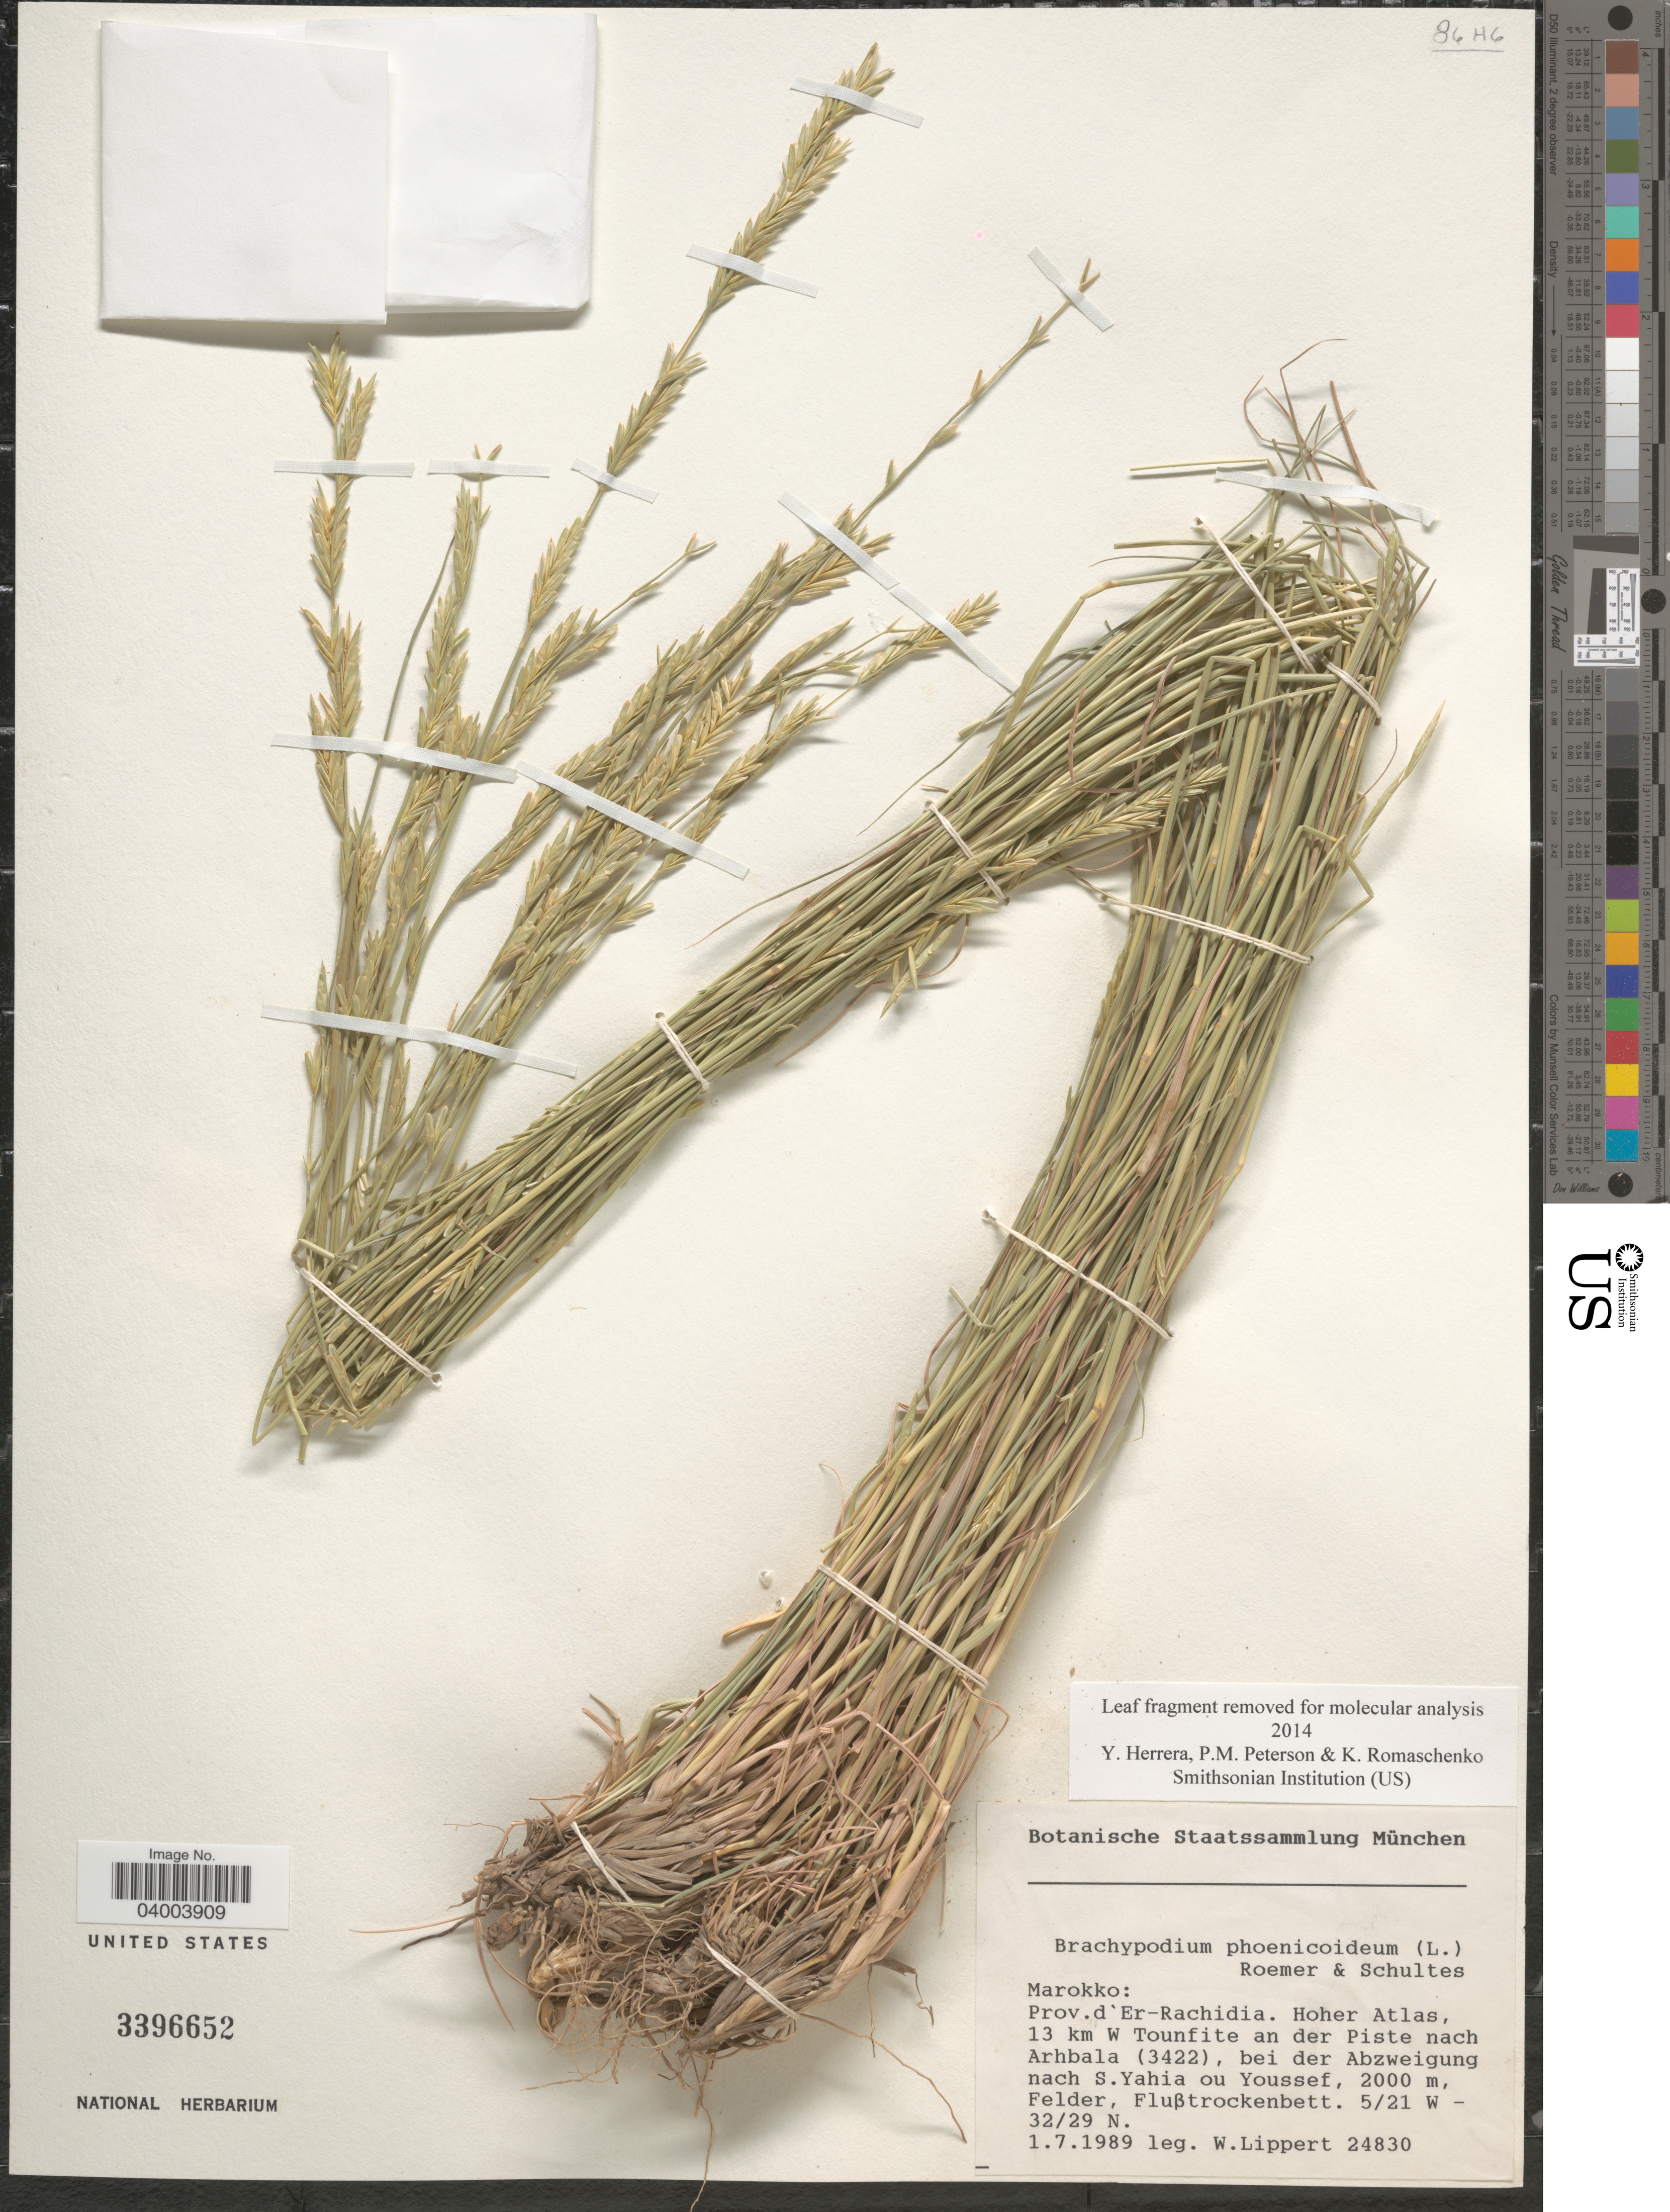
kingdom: Plantae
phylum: Tracheophyta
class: Liliopsida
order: Poales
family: Poaceae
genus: Brachypodium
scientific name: Brachypodium phoenicoides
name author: (L.) Roem. & Schult.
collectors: W. Lippert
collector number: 24830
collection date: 1989-07-01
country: Morocco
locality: Marokko: Prov. d'Er-Rachidia. Hoher Atlas. 13km W Tounfite an der Piste nach Arhbala (3422), bei der Abzweigung nach S. Yahia ou Youssef, Felder, Flußtrockenbett.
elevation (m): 2000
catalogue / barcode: US 3396652